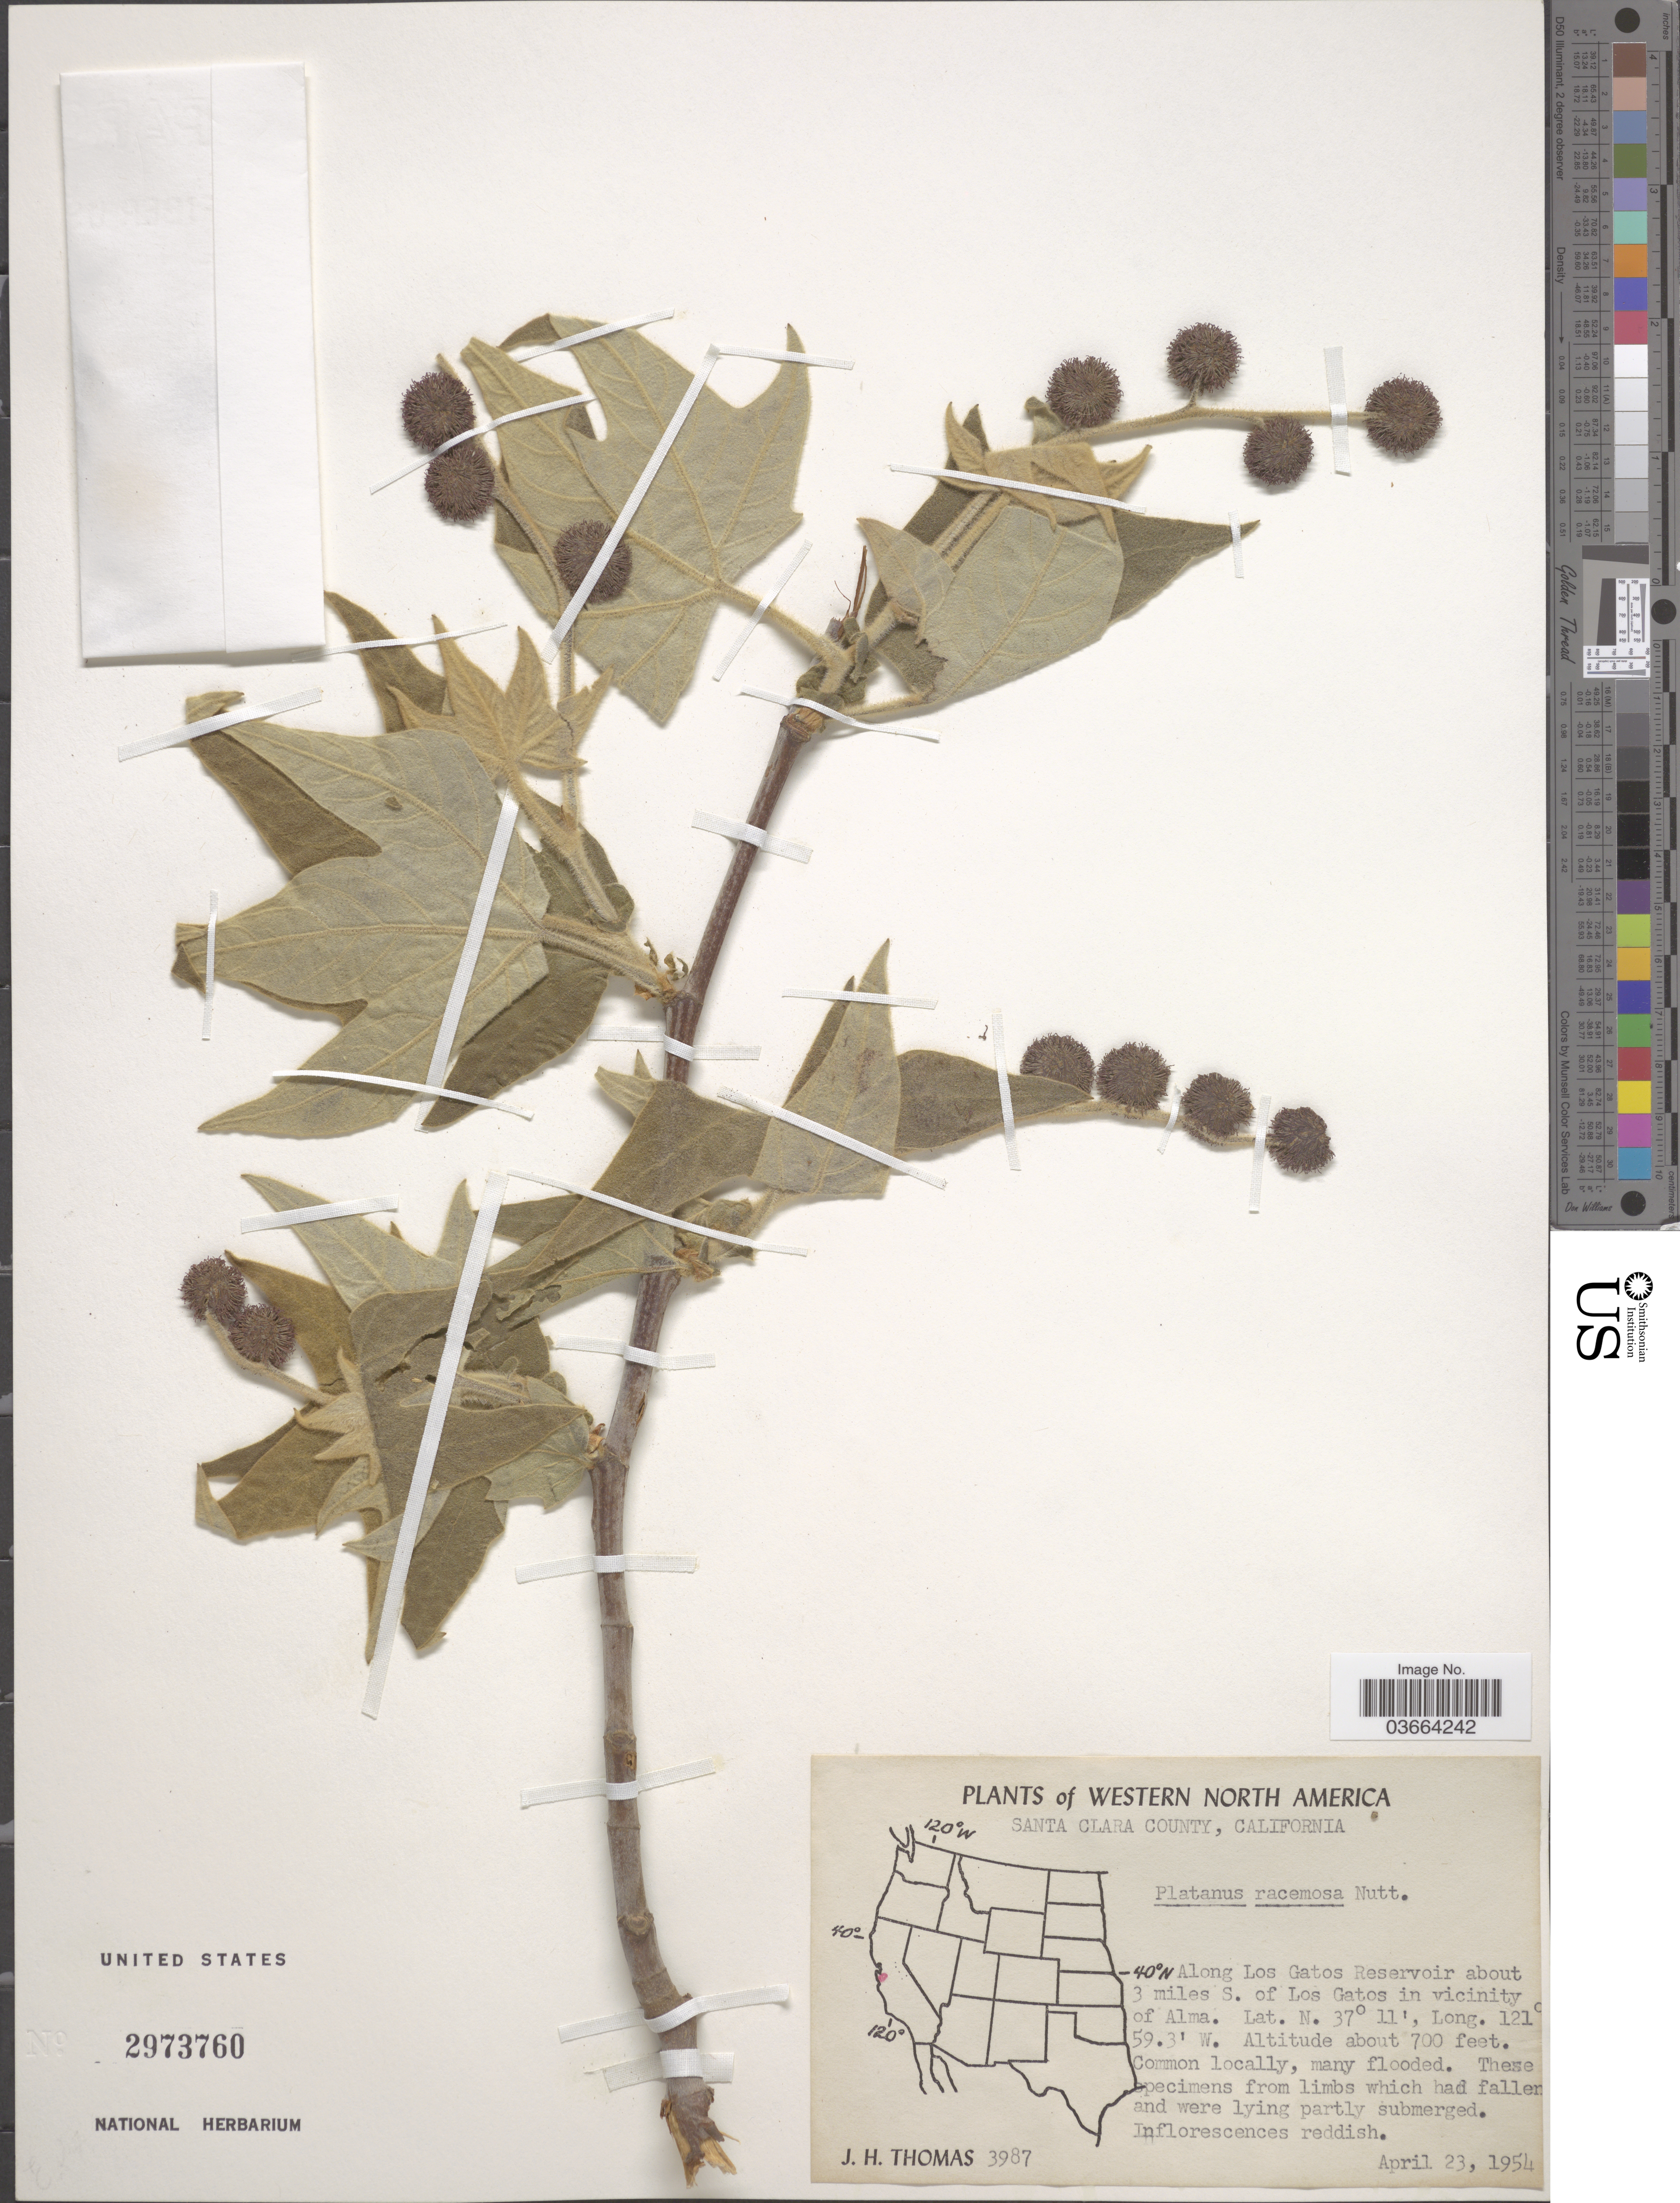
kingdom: Plantae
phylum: Tracheophyta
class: Magnoliopsida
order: Proteales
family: Platanaceae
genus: Platanus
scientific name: Platanus racemosa var. racemosa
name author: Nutt.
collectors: J. H. Thomas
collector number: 3987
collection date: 1954-04-23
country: United States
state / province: California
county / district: Santa Clara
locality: Western North America . Santa Clara County. Along Los Gatos Reservoir about 3 miles S. of Los Gatos in vicinity of Alma.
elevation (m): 213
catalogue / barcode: US 2973760